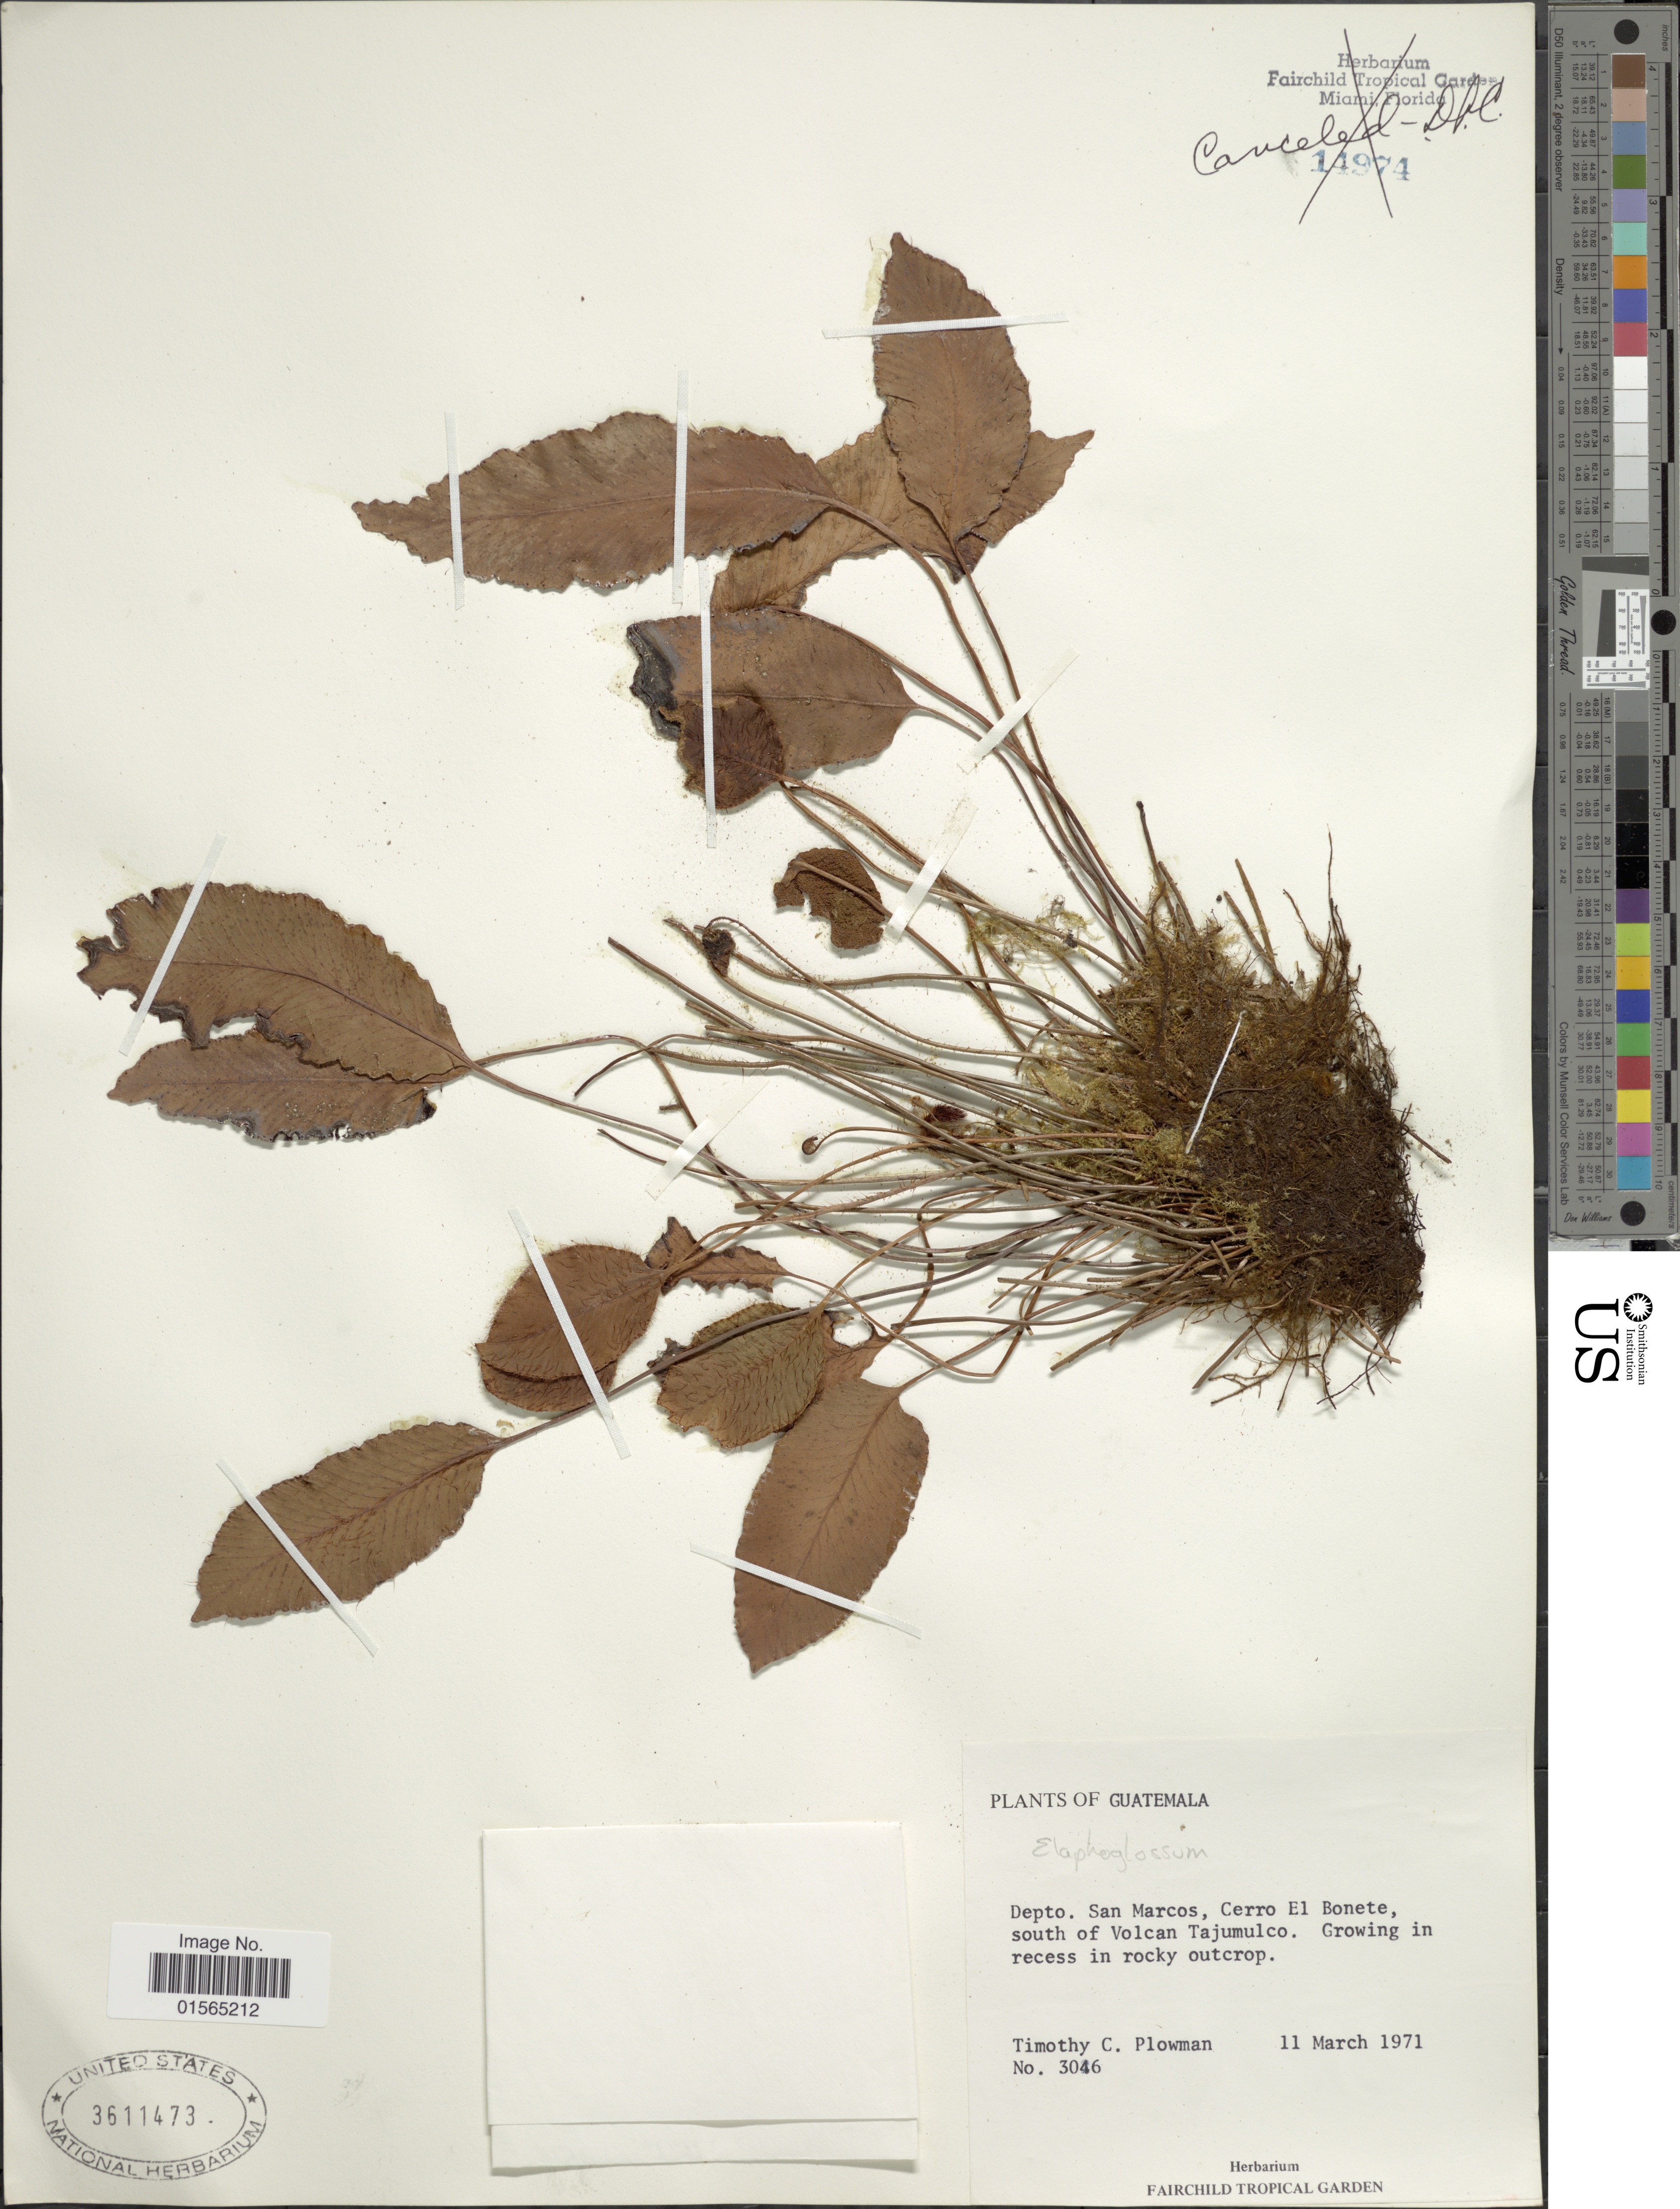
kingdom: Plantae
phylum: Tracheophyta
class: Polypodiopsida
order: Polypodiales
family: Dryopteridaceae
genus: Elaphoglossum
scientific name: Elaphoglossum pilosius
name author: Mickel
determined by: Martinez-Becerril, Ana G.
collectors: T. Plowman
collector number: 3046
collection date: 1971-03-11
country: Guatemala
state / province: San Marcos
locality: Cerro El Bonete, south of Volcan Tajumulco. Growing in recess in rocky outcrop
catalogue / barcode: US 3611473